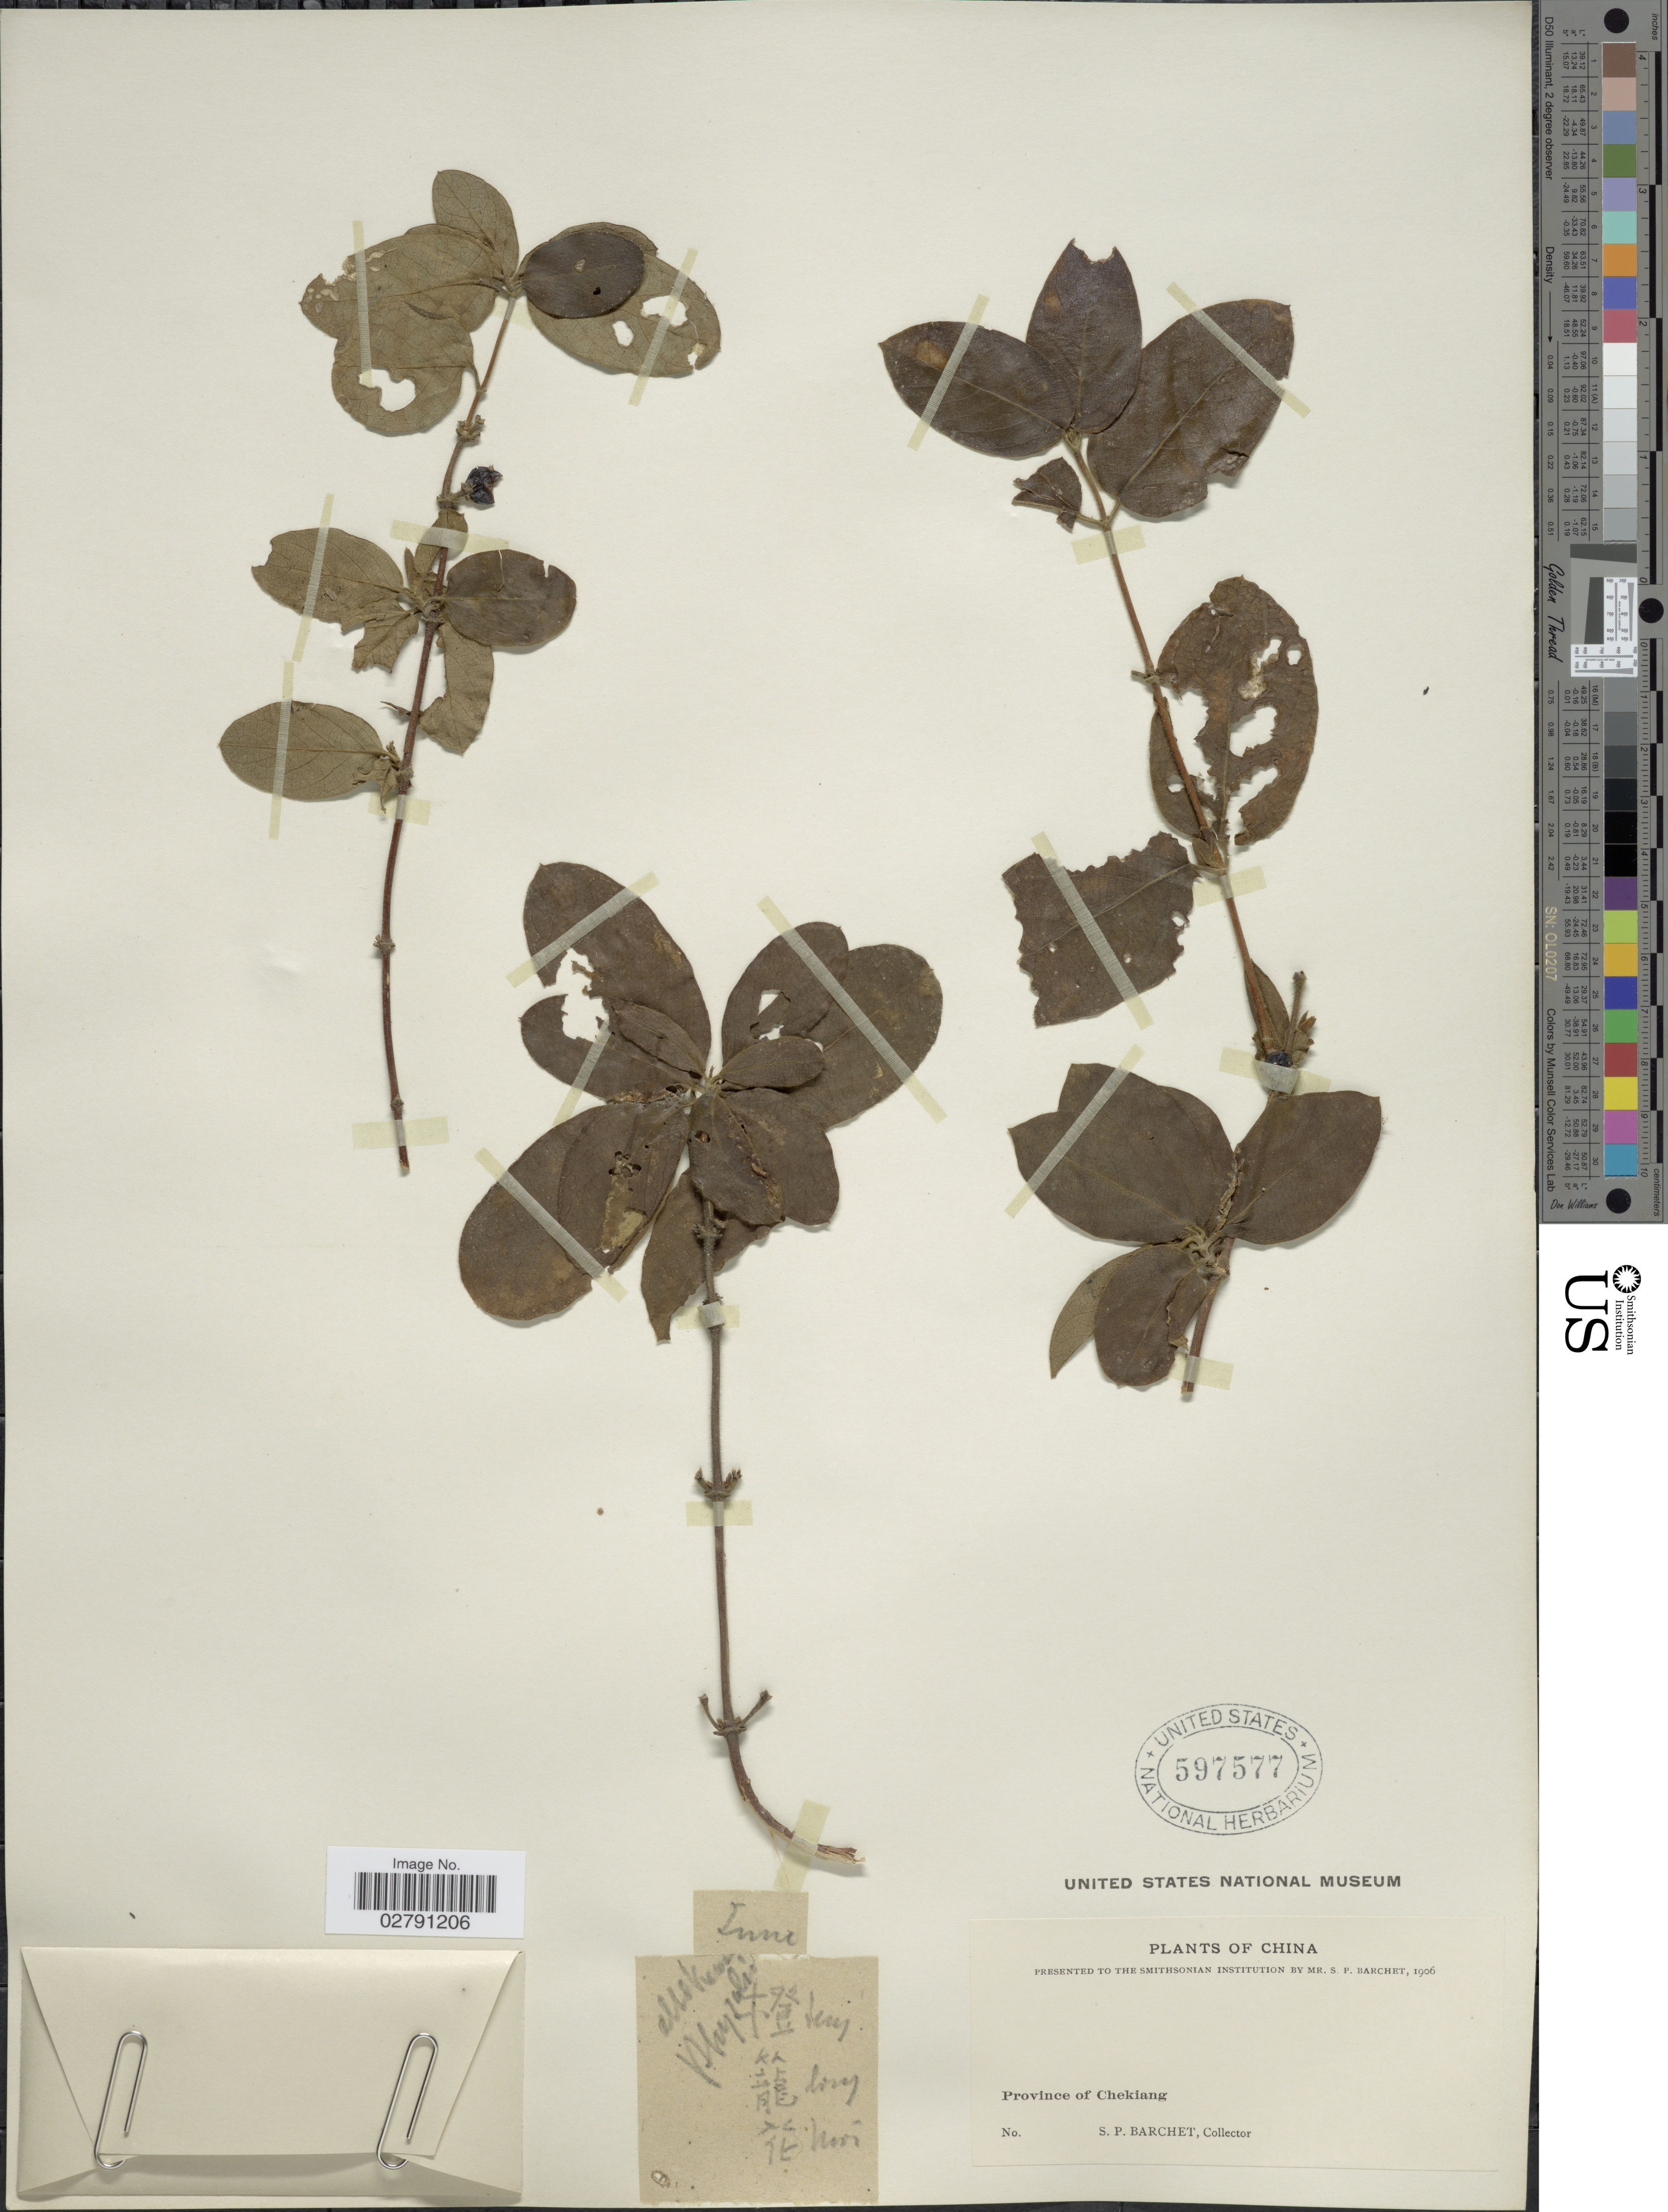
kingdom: Plantae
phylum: Tracheophyta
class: Magnoliopsida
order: Dipsacales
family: Caprifoliaceae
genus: Lonicera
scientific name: Lonicera sp.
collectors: S. P. Barchet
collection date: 1906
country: China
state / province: Zhejiang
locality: Province of Chekiang.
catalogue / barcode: US 597577